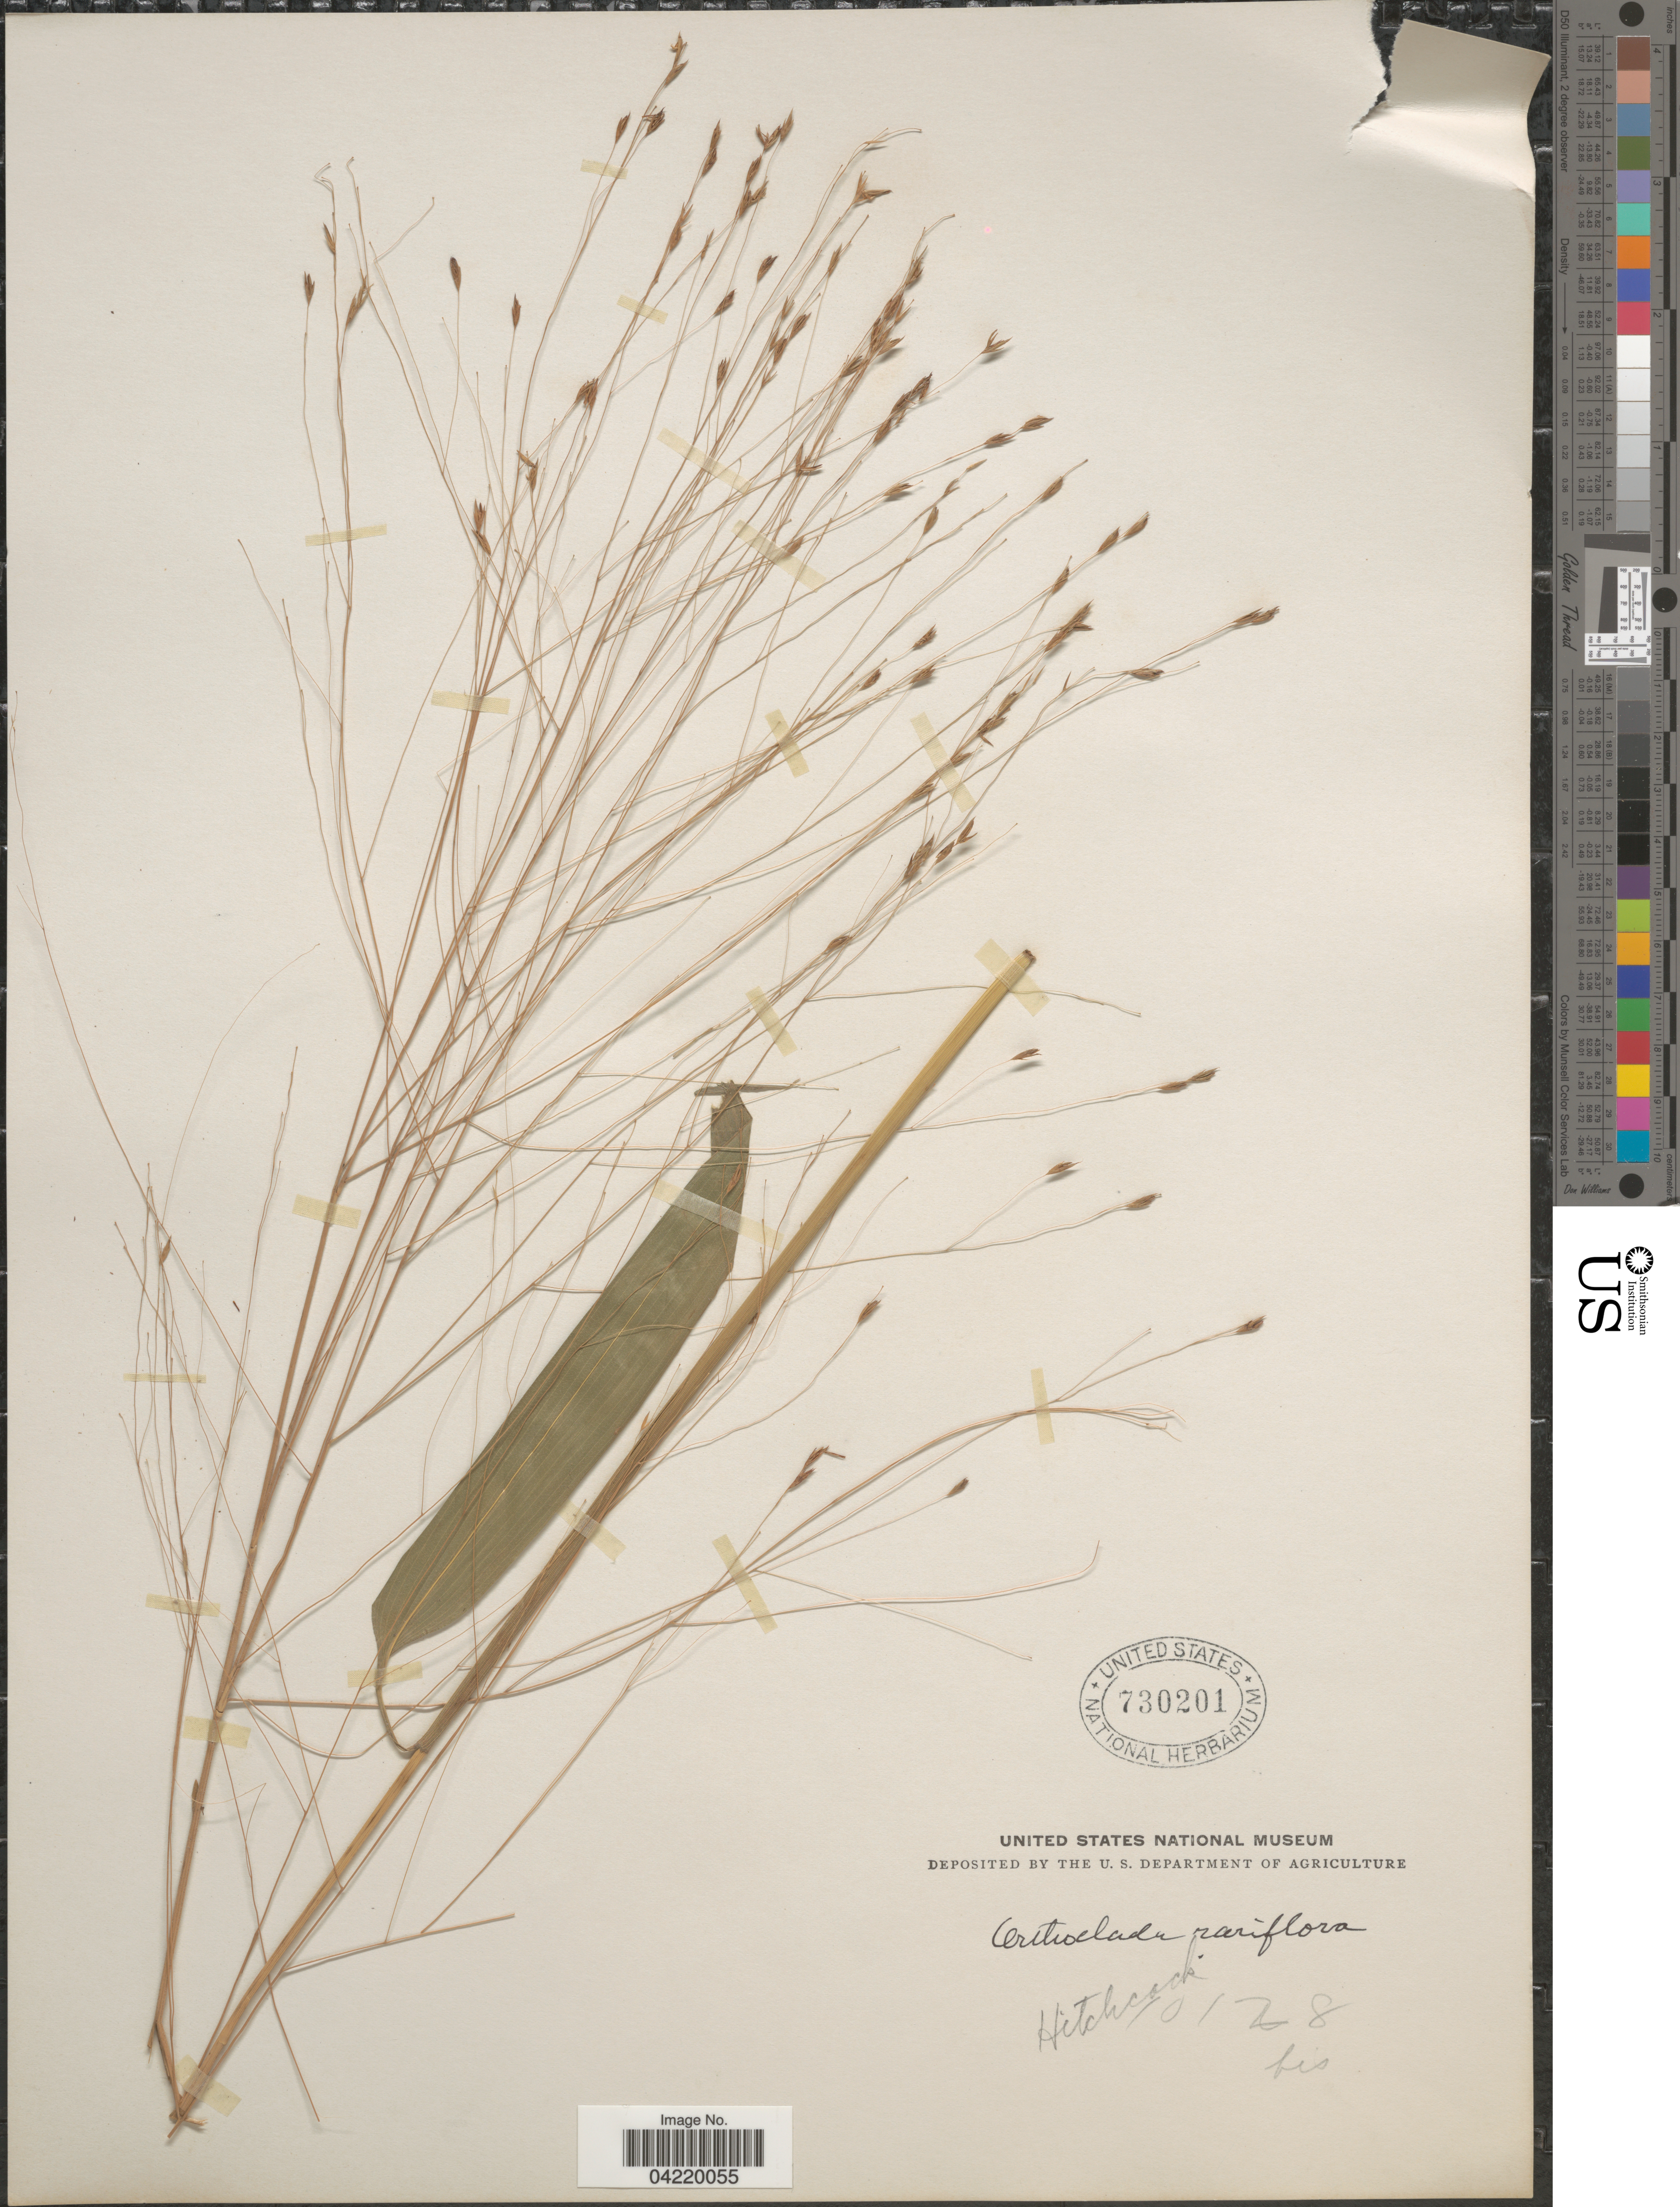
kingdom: Plantae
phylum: Tracheophyta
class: Liliopsida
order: Poales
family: Poaceae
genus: Orthoclada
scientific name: Orthoclada laxa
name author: P. Beauv.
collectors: -- Hitchcock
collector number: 10128bis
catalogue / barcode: US 730201